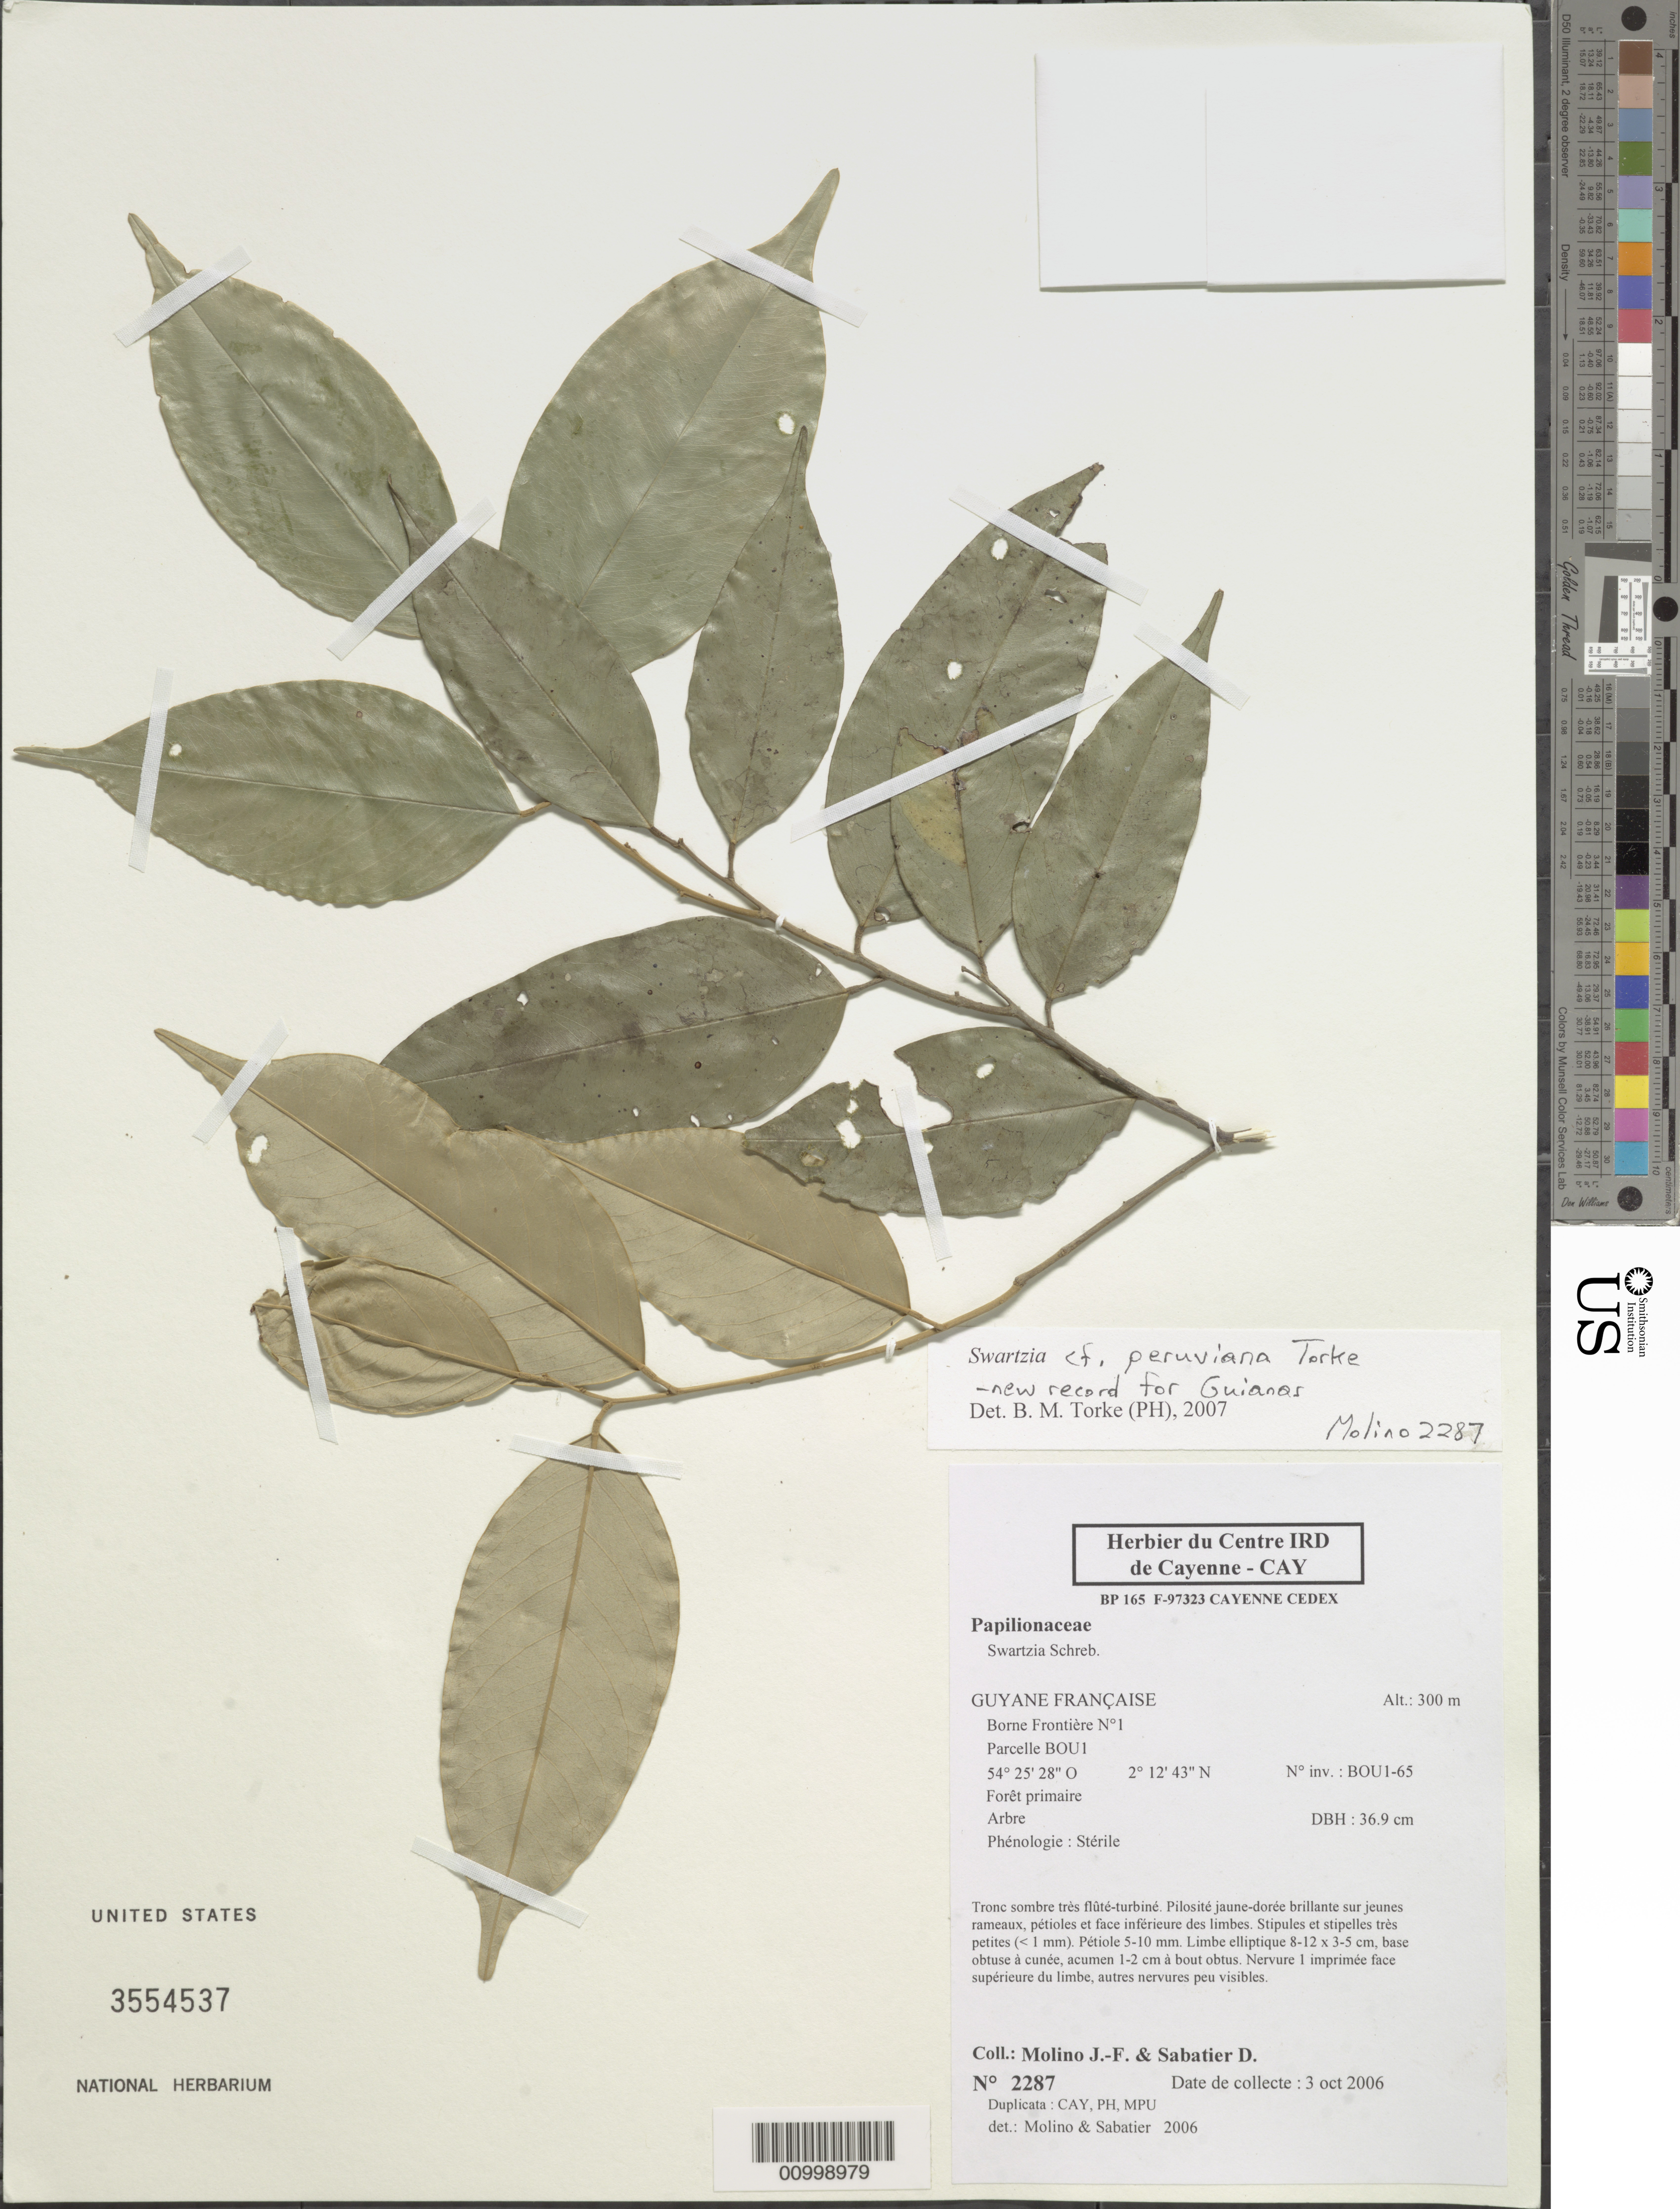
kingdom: Plantae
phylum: Tracheophyta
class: Magnoliopsida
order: Fabales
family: Fabaceae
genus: Swartzia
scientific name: Swartzia peruviana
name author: (R.S. Cowan) Torke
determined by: Torke, B. M., (MO)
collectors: J. Molino & D. Sabatier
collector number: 2287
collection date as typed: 3-Oct-06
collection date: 2006-10-03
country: French Guiana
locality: Borne Frontiere Nº1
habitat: Foret primaire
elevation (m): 300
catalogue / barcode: US 3554537